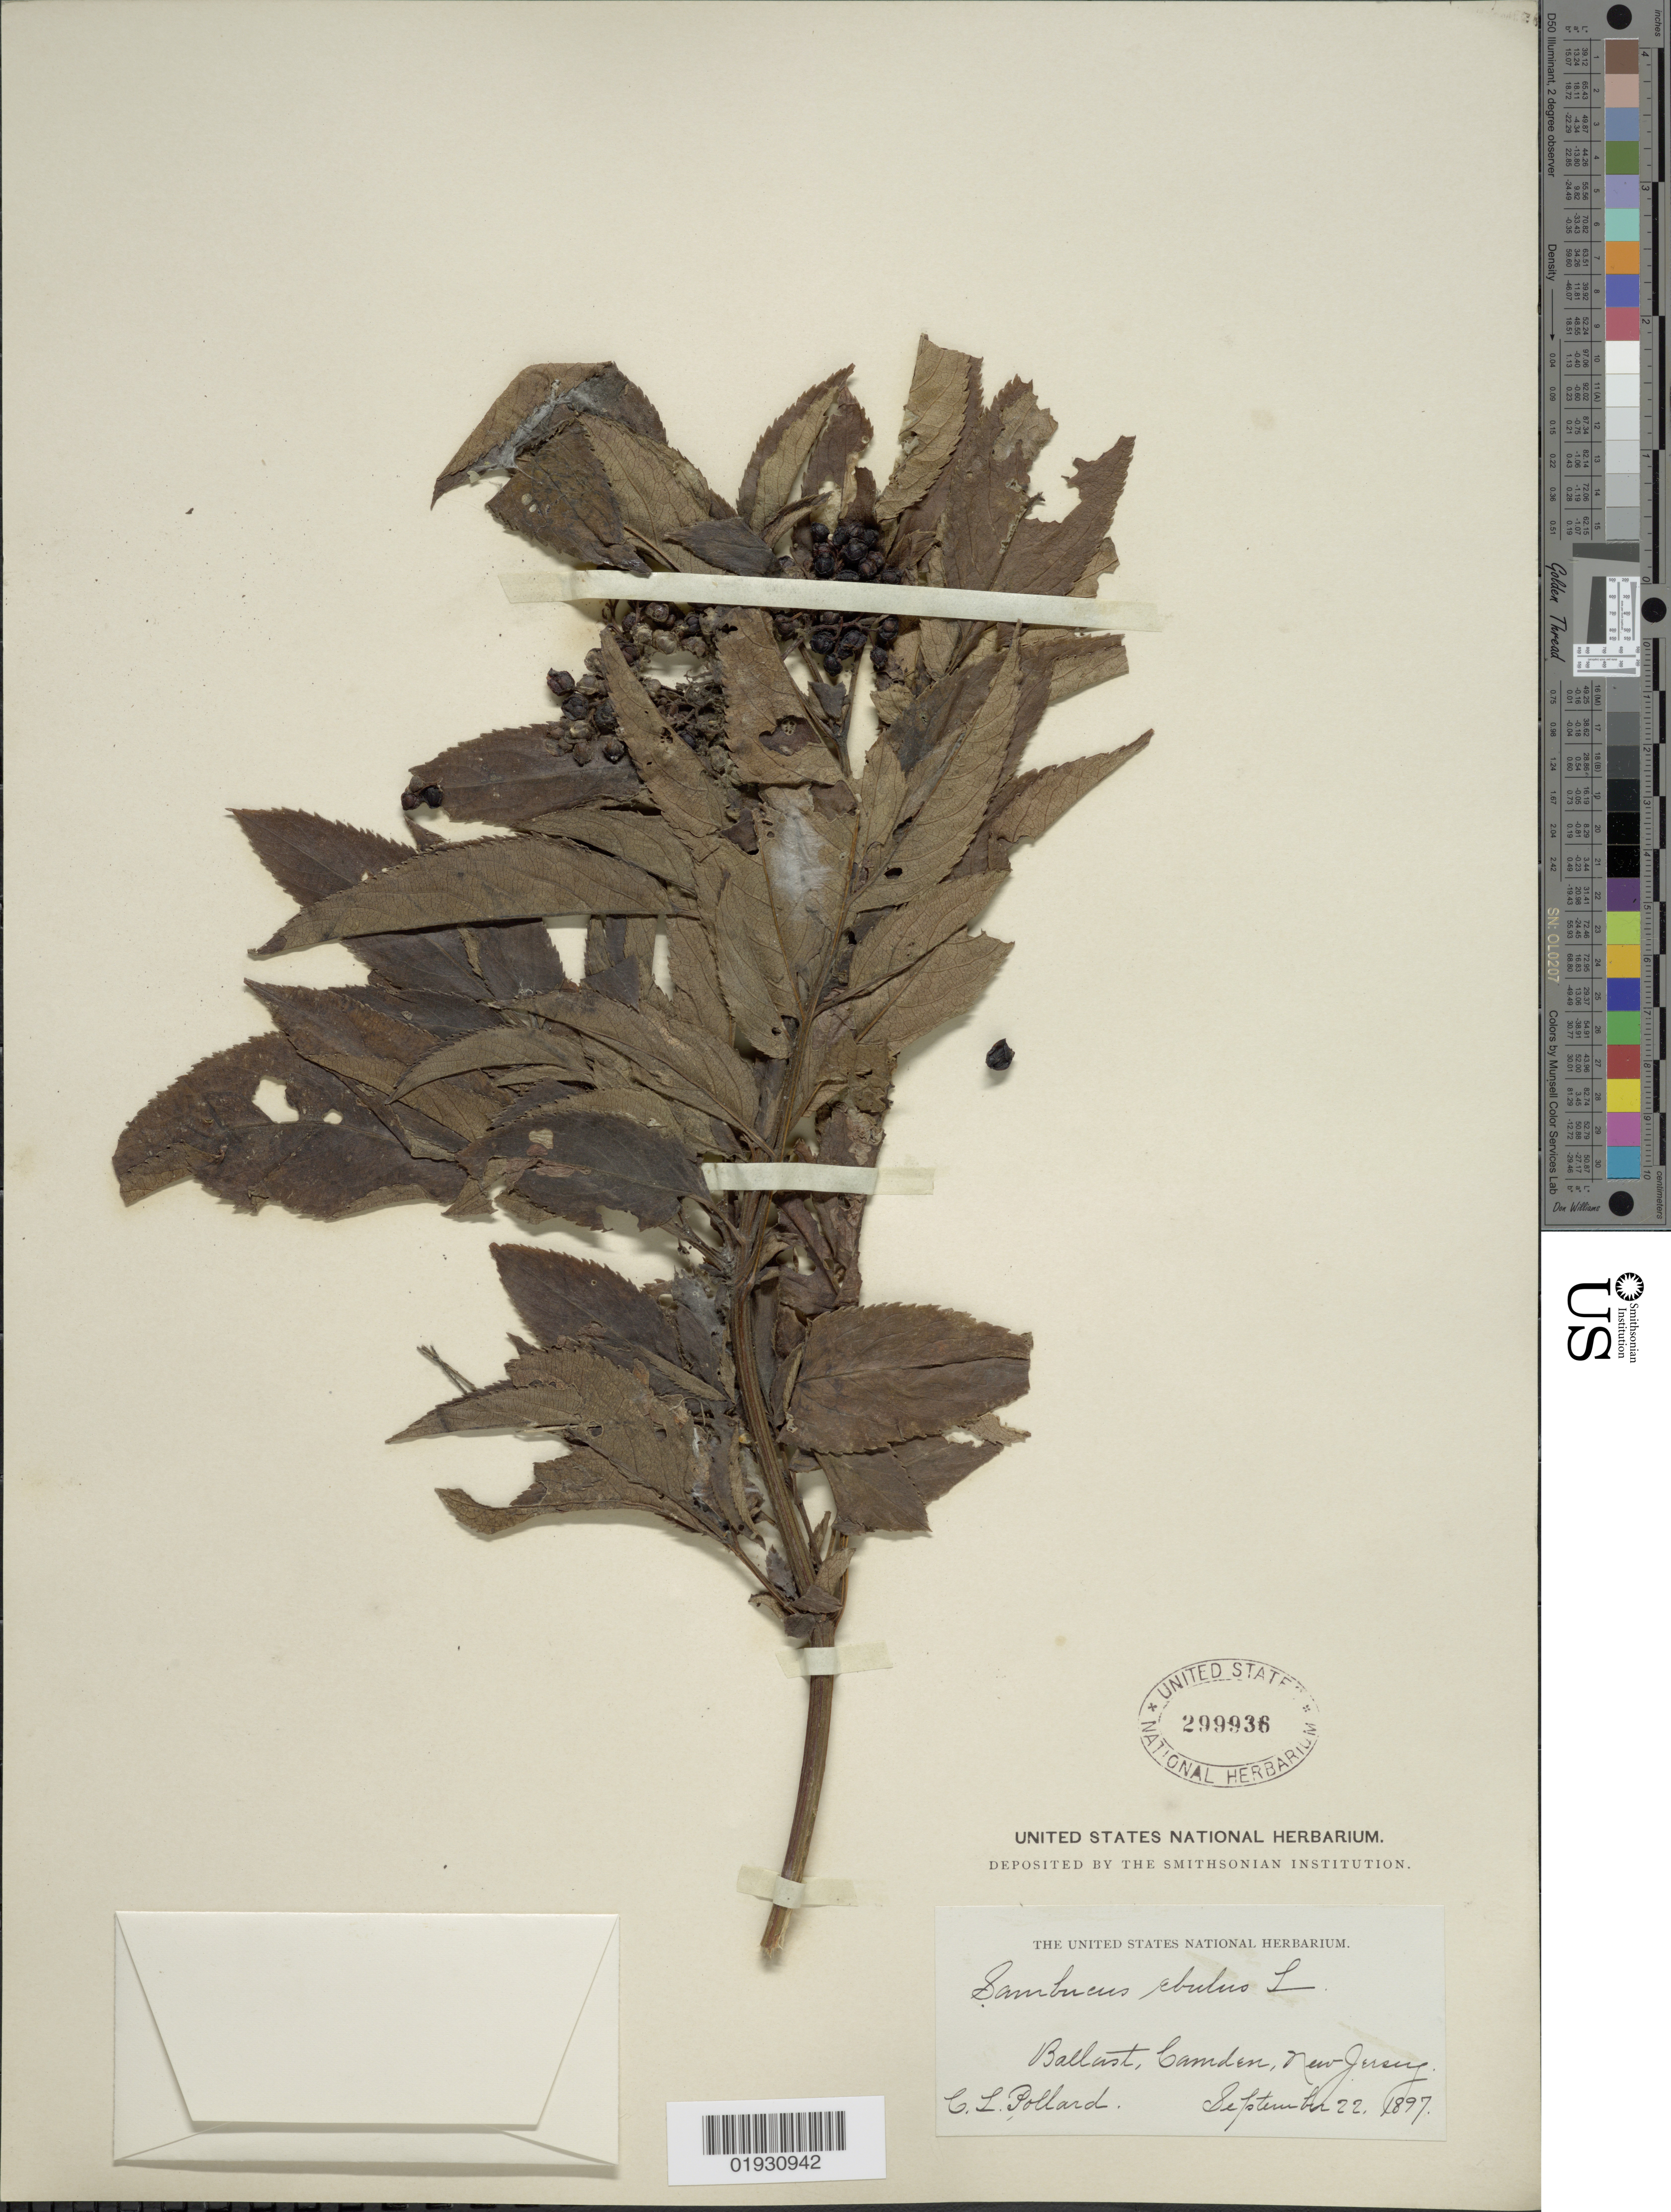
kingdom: Plantae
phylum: Tracheophyta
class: Magnoliopsida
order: Dipsacales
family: Viburnaceae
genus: Sambucus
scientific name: Sambucus ebulus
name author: L.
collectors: C. L. Pollard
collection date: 1897-09-22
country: United States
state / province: New Jersey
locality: Ballast, Camden.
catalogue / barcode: US 299936